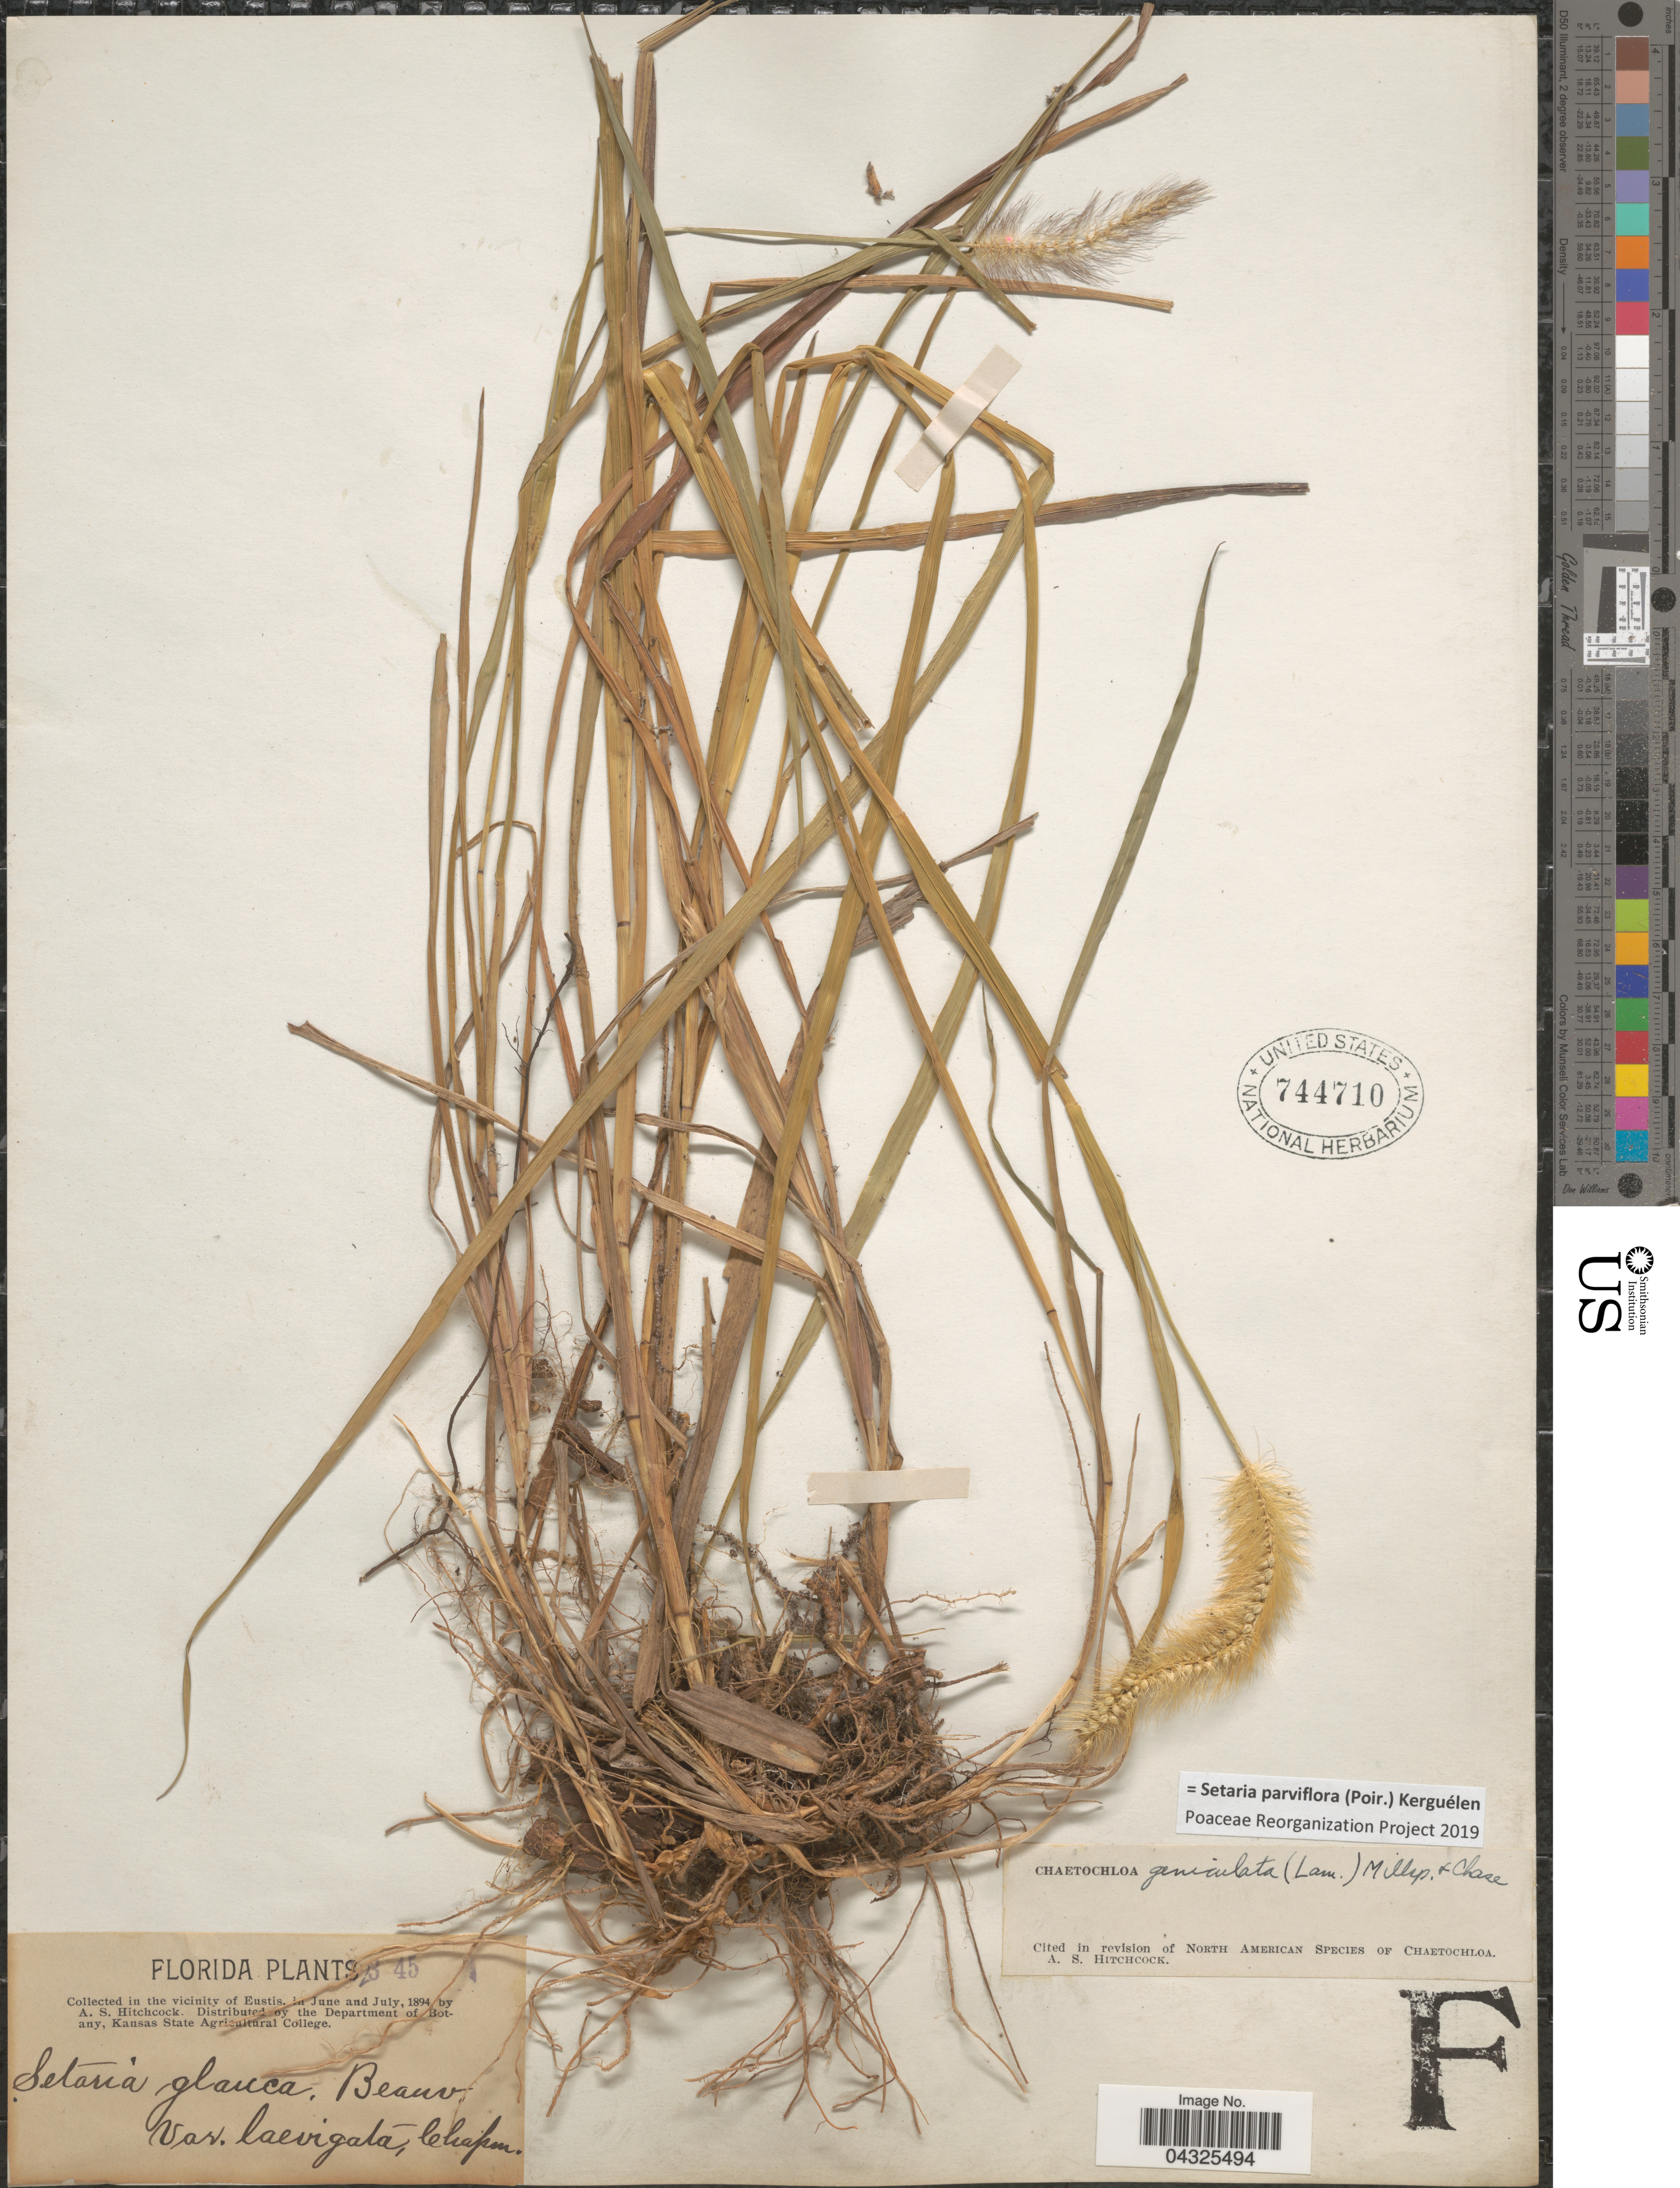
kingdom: Plantae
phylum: Tracheophyta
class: Liliopsida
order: Poales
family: Poaceae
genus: Setaria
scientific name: Setaria parviflora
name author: (Poir.) Kerguélen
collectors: A. S. Hitchcock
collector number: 2345*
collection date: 1894-06/1894-07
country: United States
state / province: Florida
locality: In the vicinity of Eustis.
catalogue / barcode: US 744710